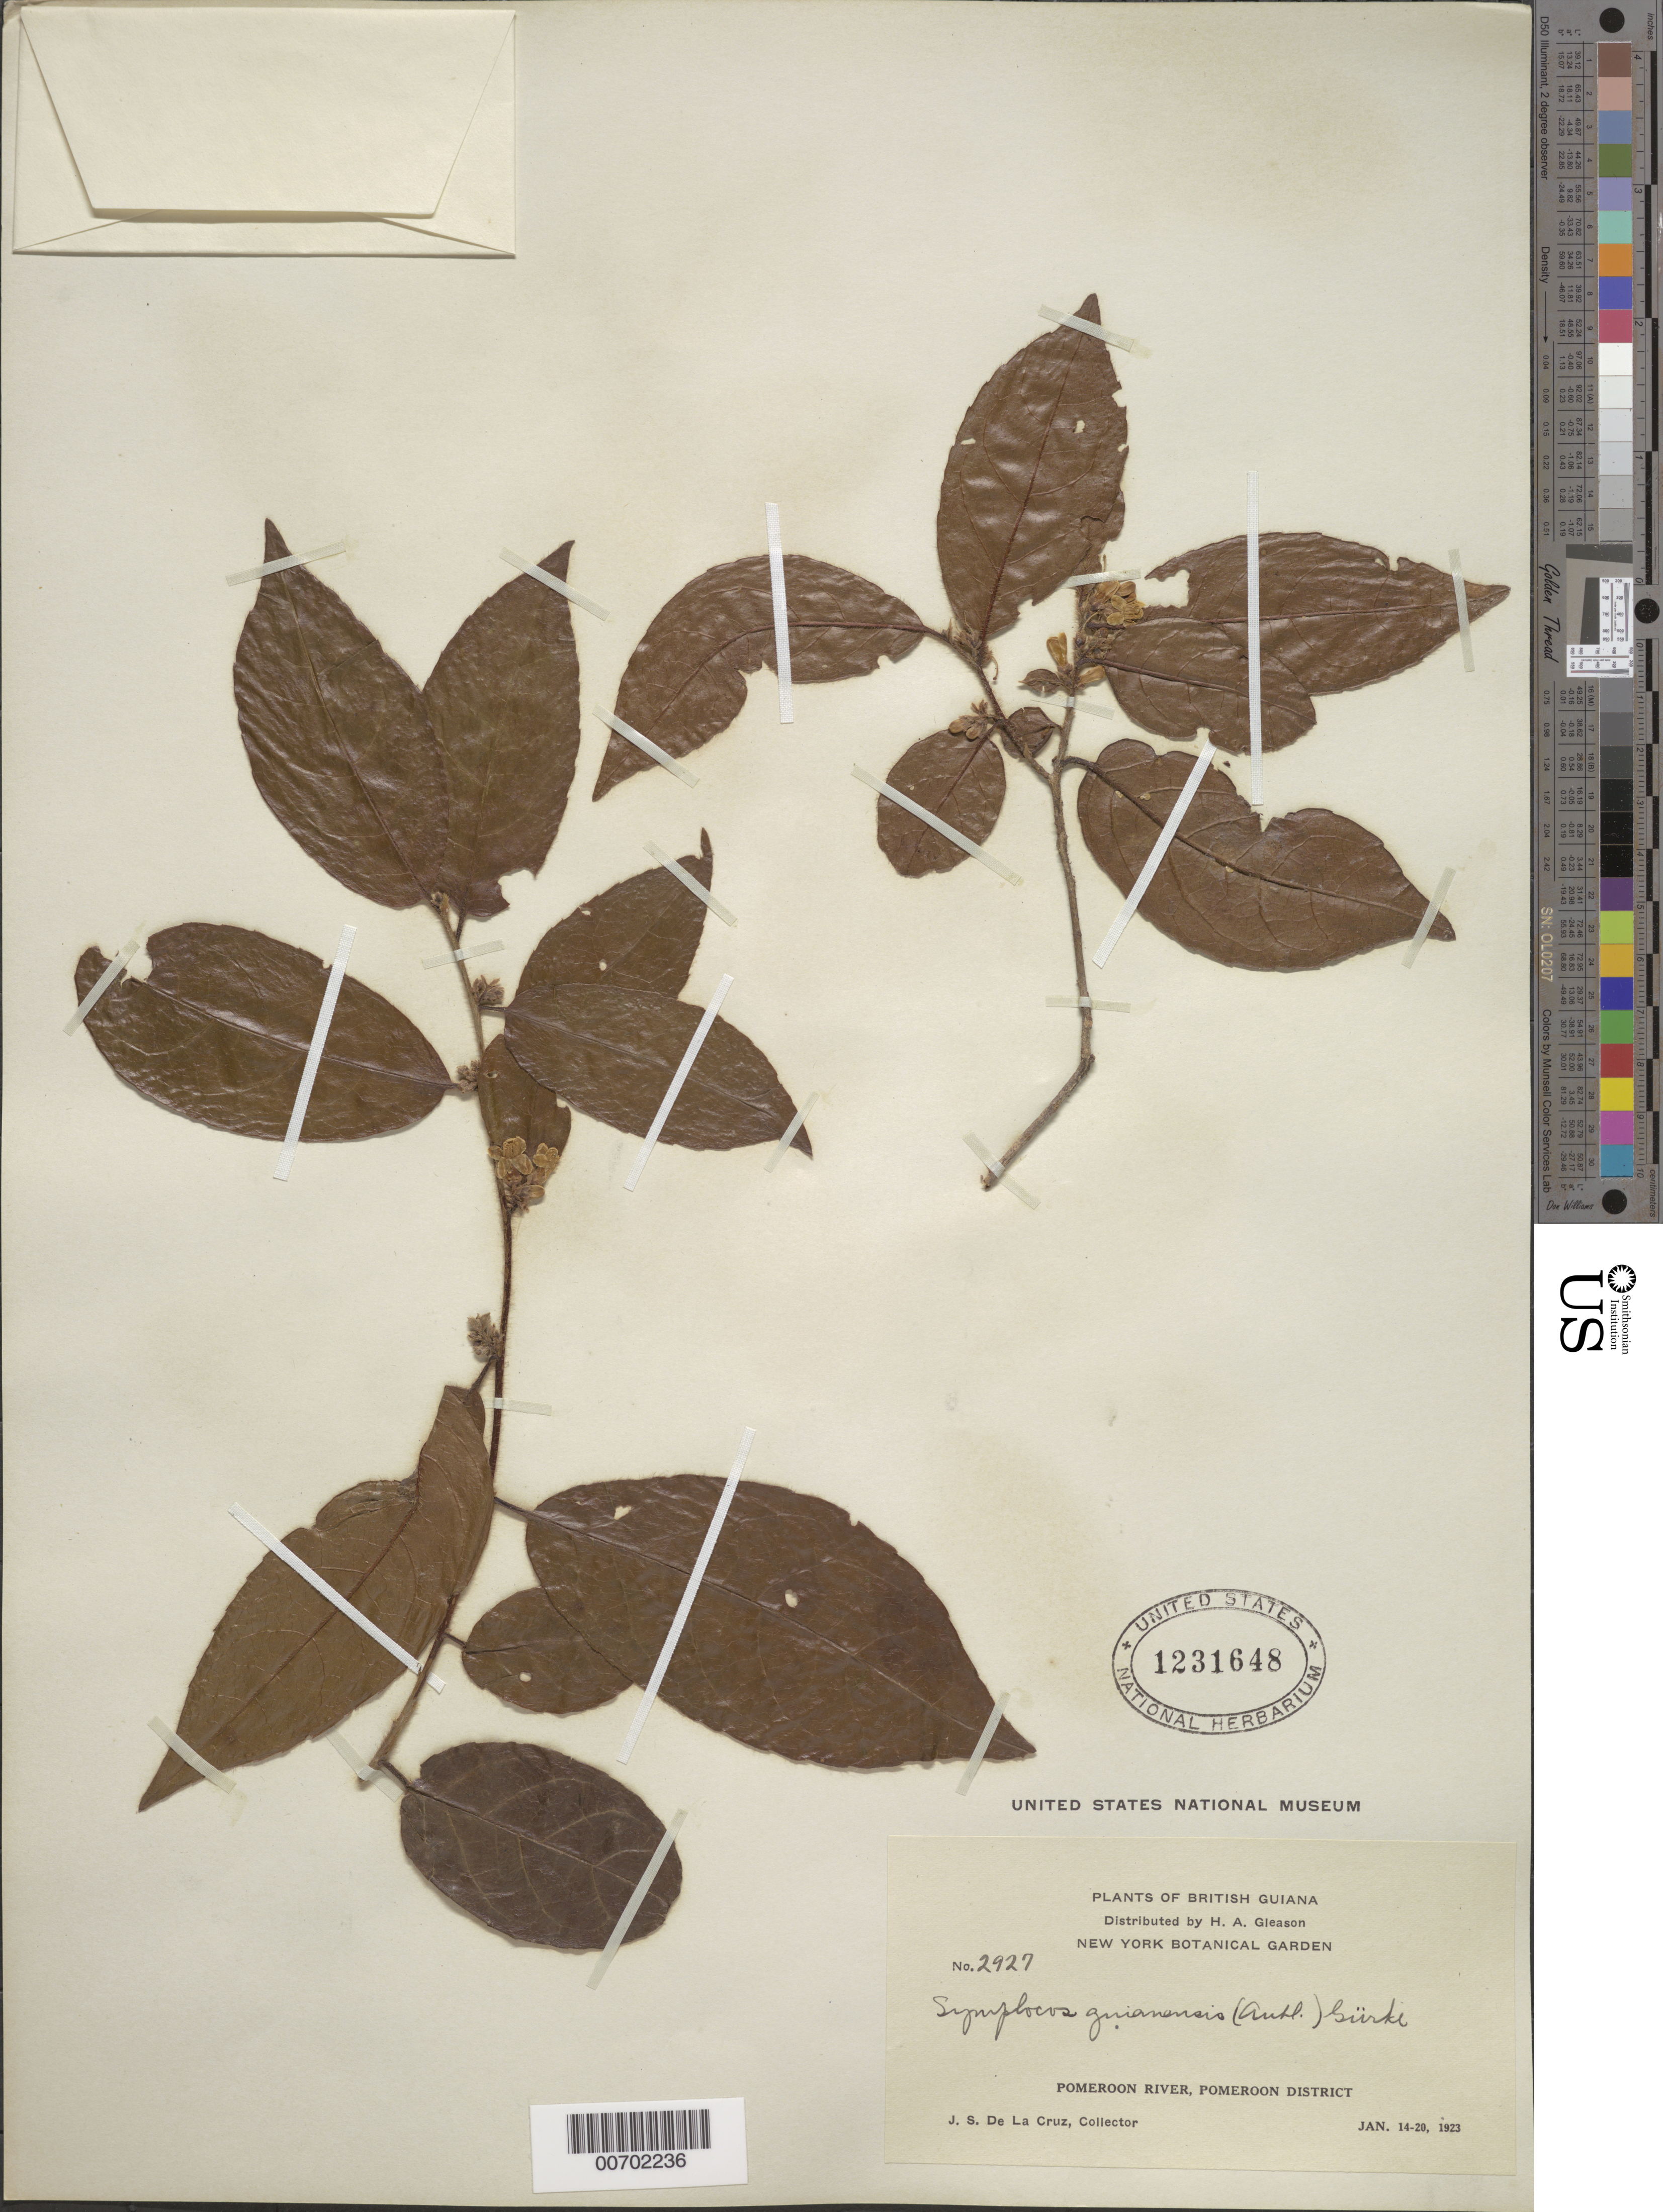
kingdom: Plantae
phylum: Tracheophyta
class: Magnoliopsida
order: Ericales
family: Symplocaceae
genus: Symplocos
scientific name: Symplocos guianensis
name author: (Aubl.) Gürke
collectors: J. S. de la Cruz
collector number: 2927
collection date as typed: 14-Jan-23 to 20-Jan-23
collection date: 1923-01-14/1923-01-20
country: Guyana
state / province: Pomeroon-Supenaam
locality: Pomeroon R.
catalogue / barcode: US 1231648